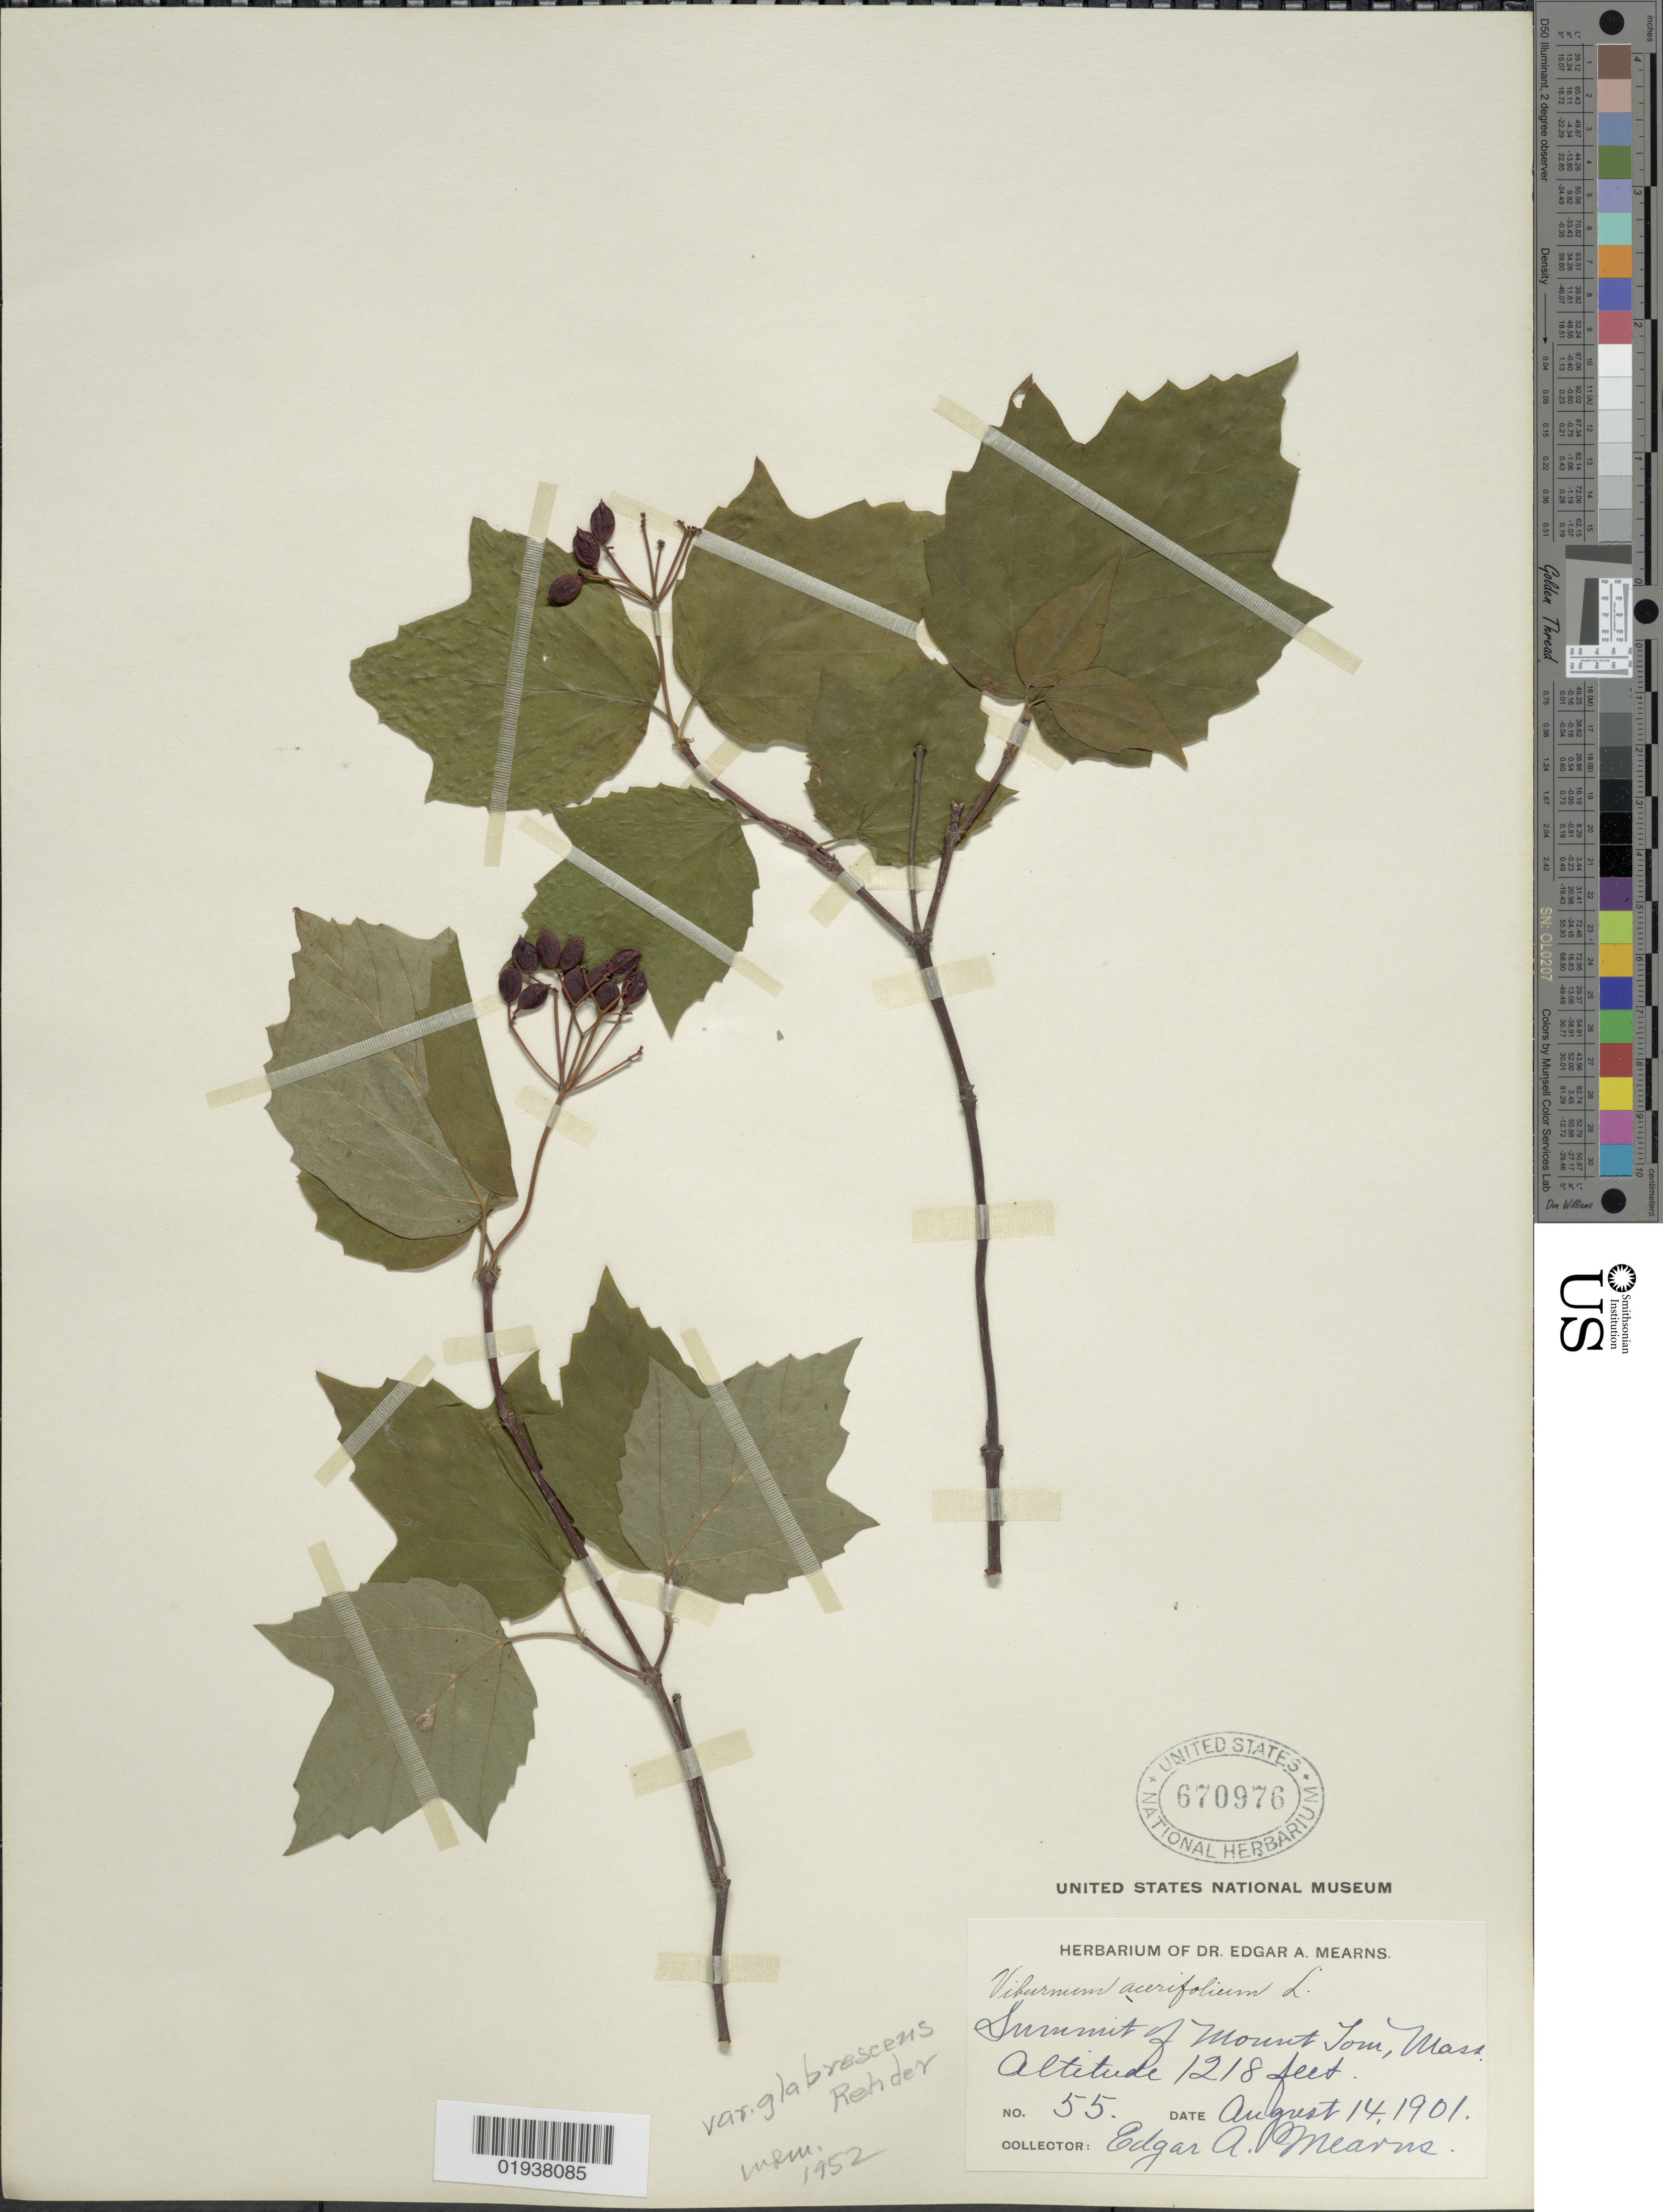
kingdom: Plantae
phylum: Tracheophyta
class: Magnoliopsida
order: Dipsacales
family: Viburnaceae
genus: Viburnum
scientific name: Viburnum acerifolium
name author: L.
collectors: E. A. Mearns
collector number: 55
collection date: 1901-08-14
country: United States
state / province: Massachusetts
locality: Summit of Mount Tom.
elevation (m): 371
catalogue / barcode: US 670976